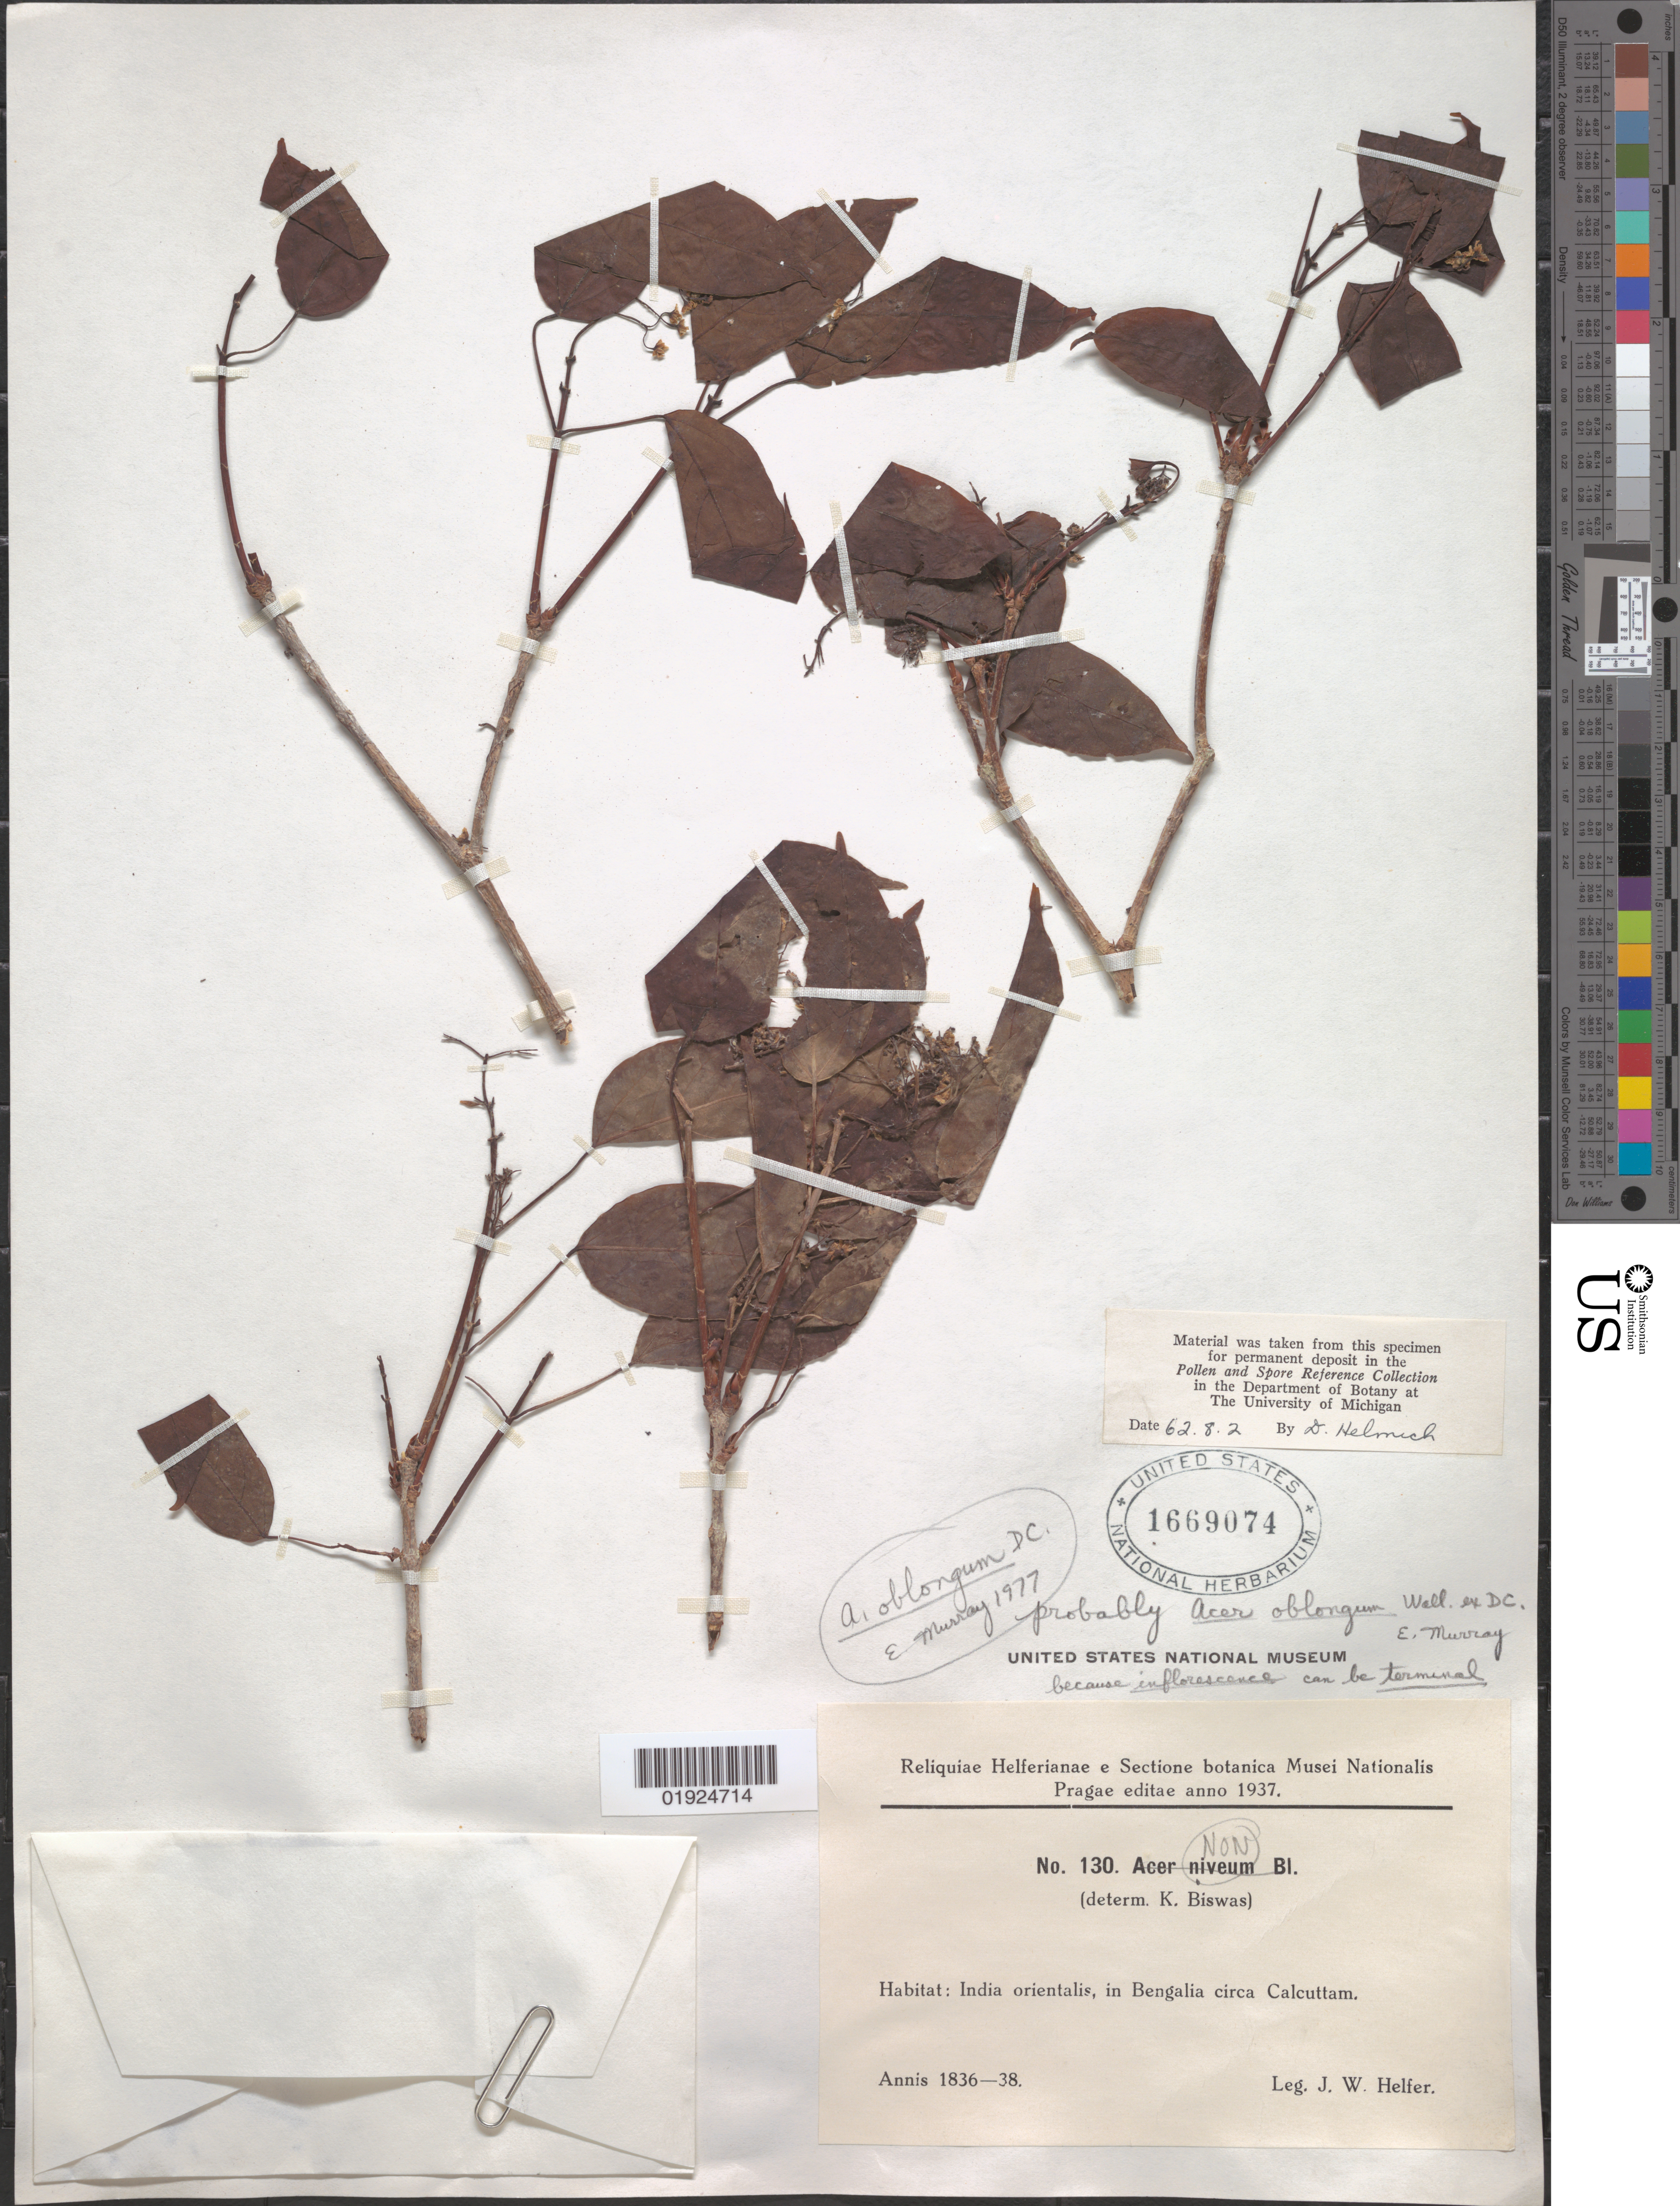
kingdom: Plantae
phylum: Tracheophyta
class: Magnoliopsida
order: Sapindales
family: Sapindaceae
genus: Acer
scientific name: Acer oblongum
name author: Wall. ex DC.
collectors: J. W. Helfer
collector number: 130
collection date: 1836/1838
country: India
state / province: West Bengal (?)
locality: Bengalia [West Bengal ?], circa Calcuttam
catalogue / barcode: US 1669074